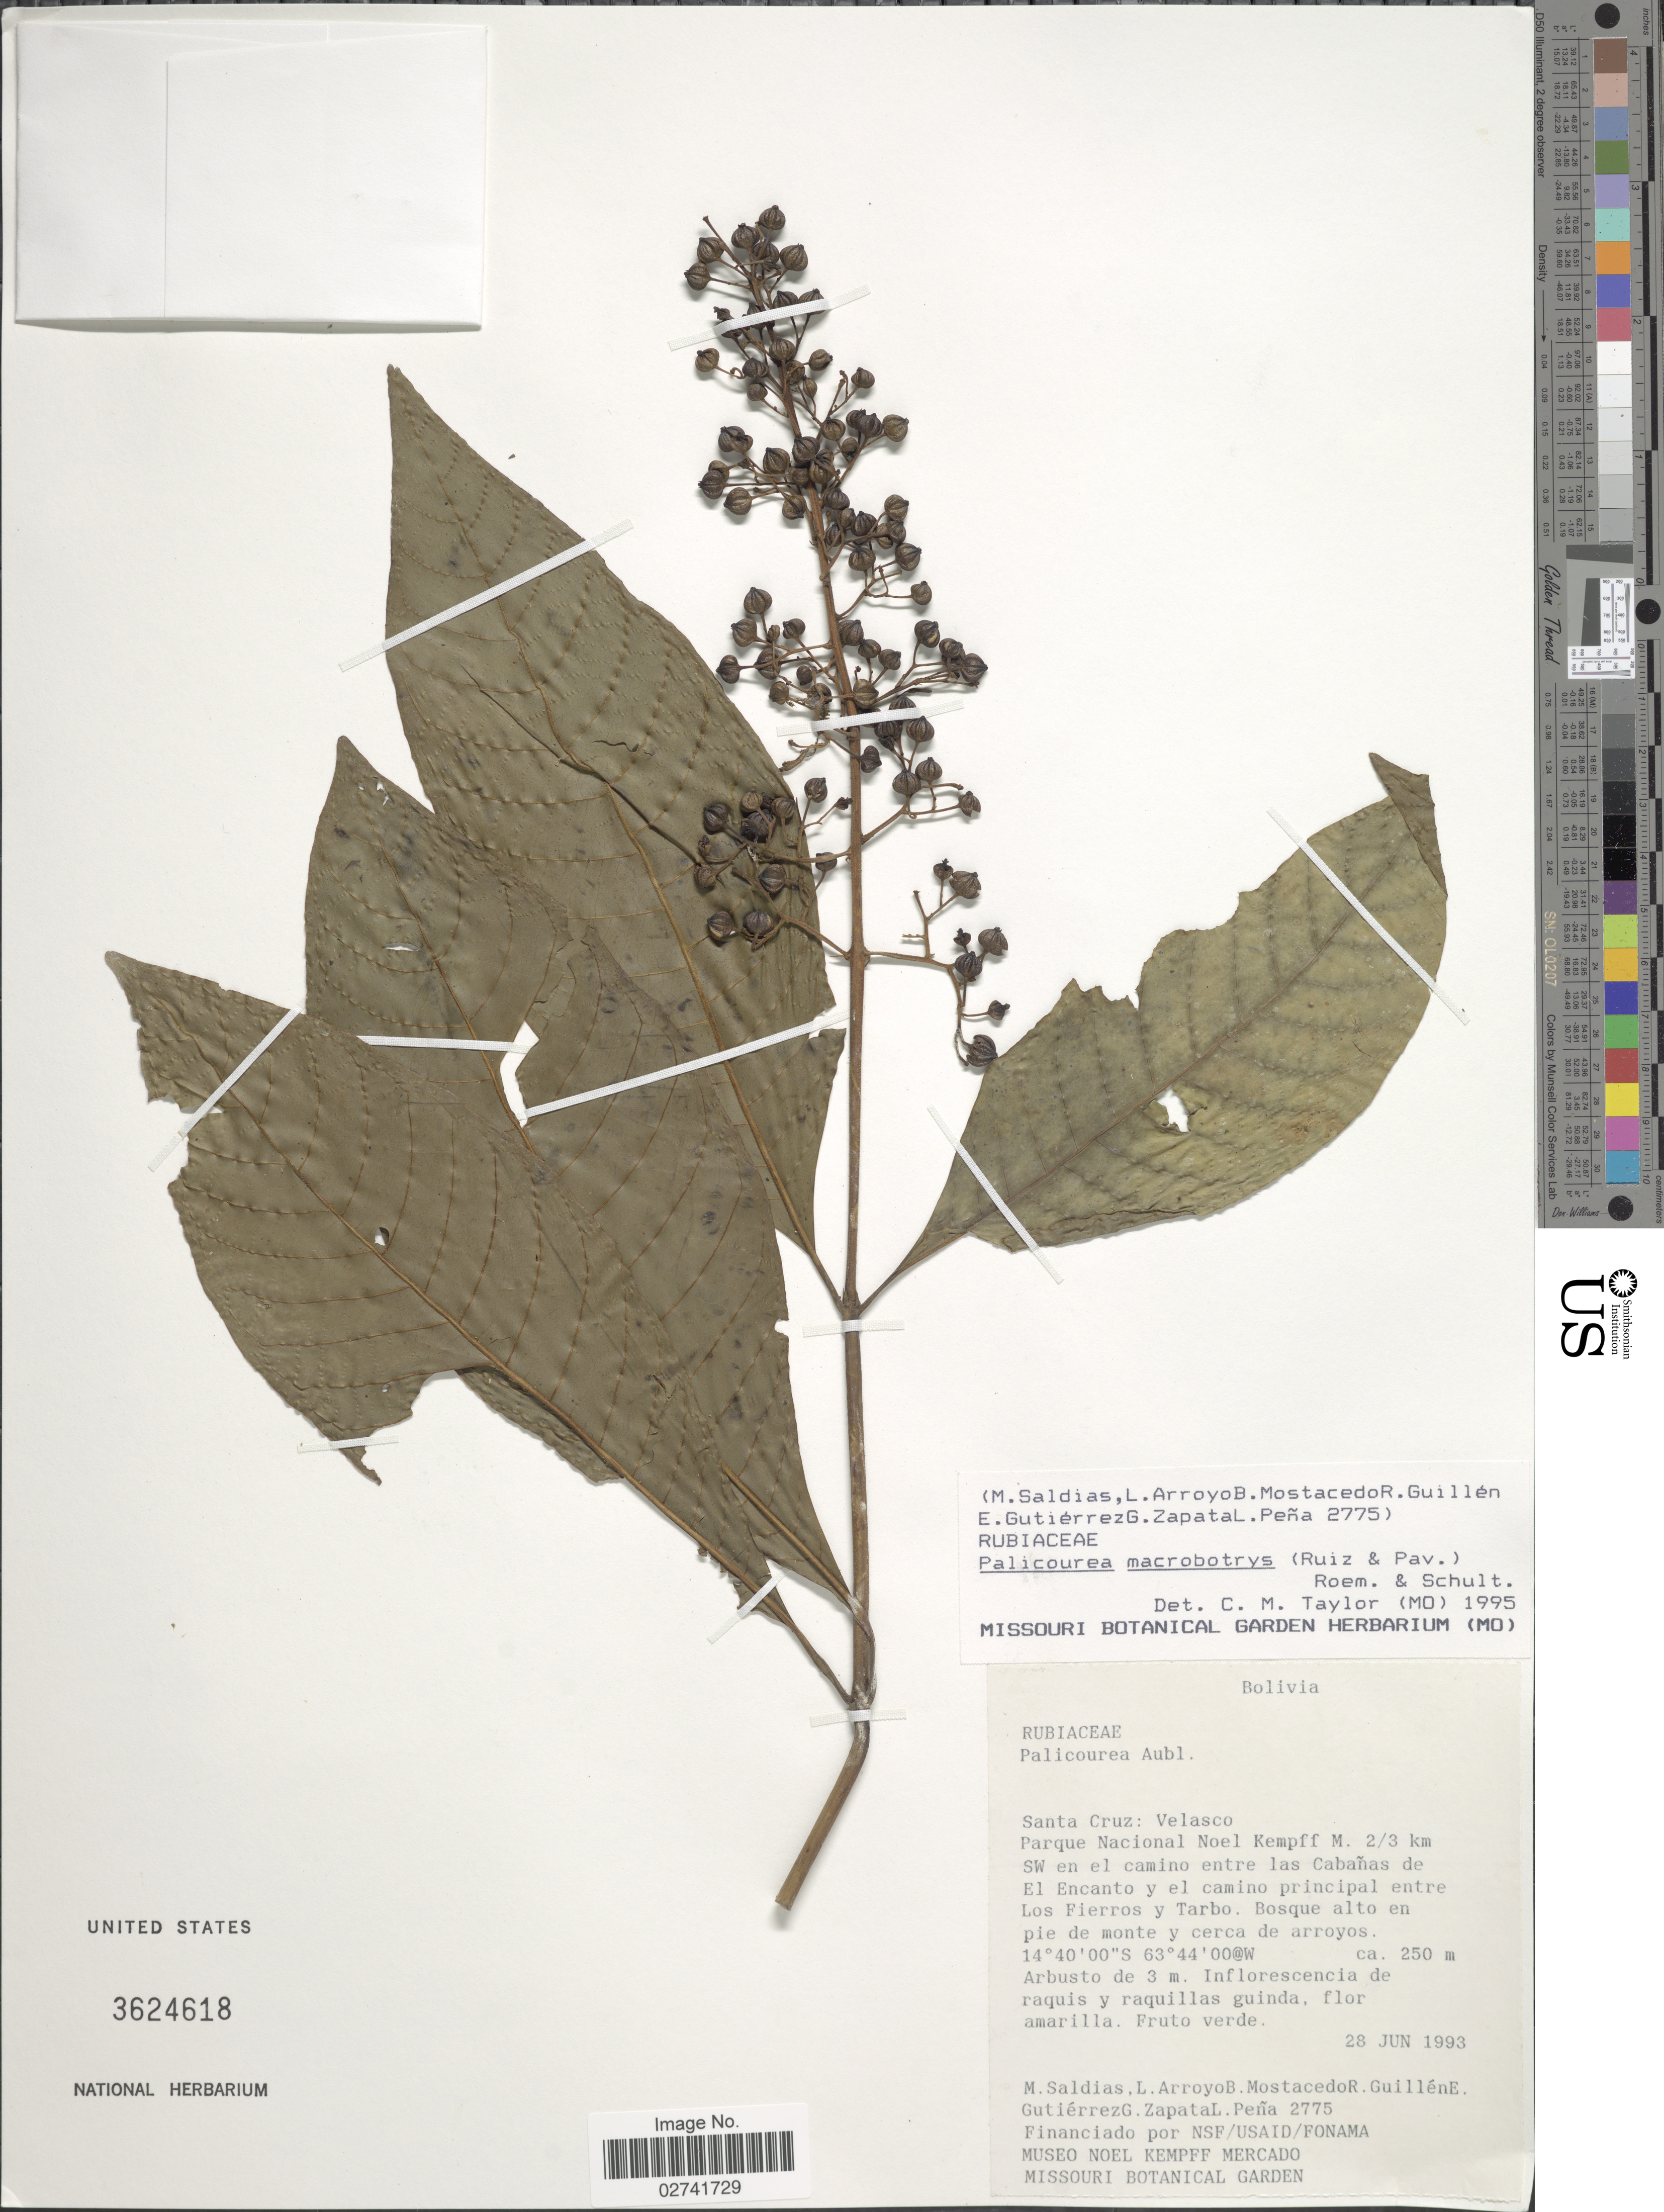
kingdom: Plantae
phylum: Tracheophyta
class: Magnoliopsida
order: Gentianales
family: Rubiaceae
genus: Palicourea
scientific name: Palicourea macrobotrys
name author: (Ruiz & Pav.) Schult.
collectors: M. Saldias, L. Arroyo, B. Mostacedo, R. Guillen & et al.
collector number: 2775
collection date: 1993-06-28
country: Bolivia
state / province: Santa Cruz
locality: Velasco. Parque Nacional Noel Kempff M. 2/3 km SW en el camino entre las Cabanas de El Encanto y el camino principal entre Los Fierros y Tarbo.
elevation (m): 250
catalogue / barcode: US 3624618